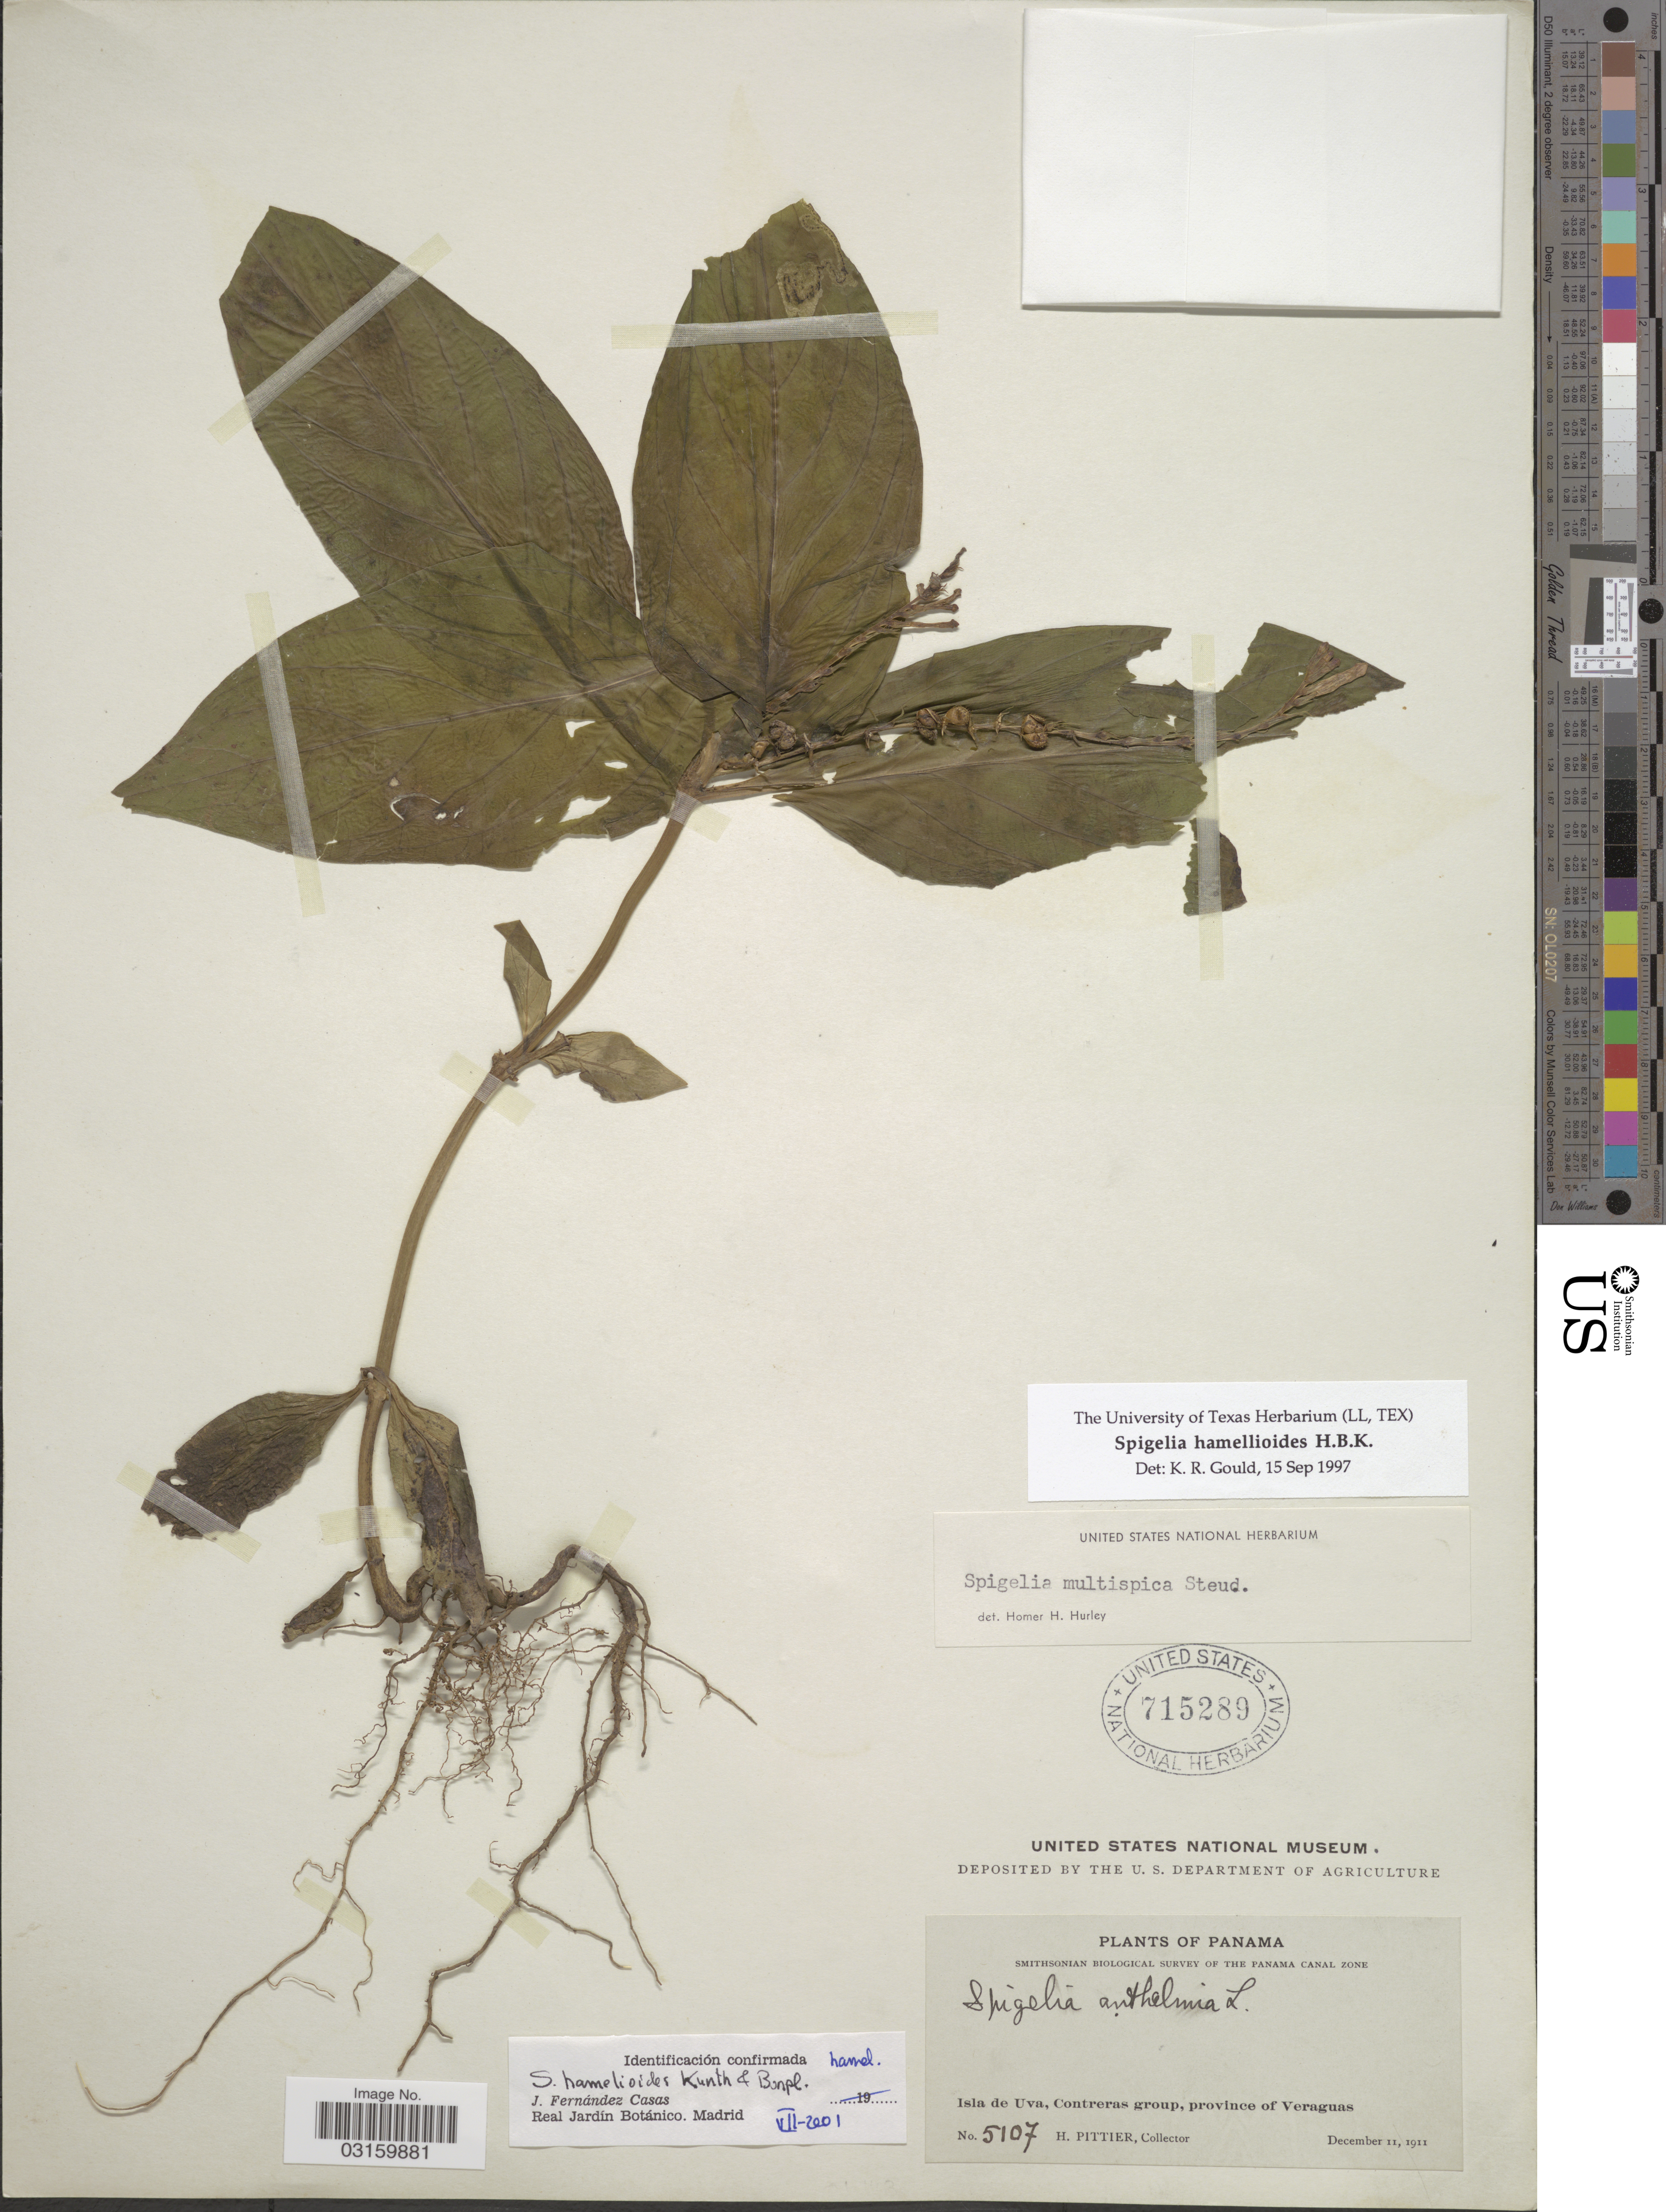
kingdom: Plantae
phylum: Tracheophyta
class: Magnoliopsida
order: Gentianales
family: Loganiaceae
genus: Spigelia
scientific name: Spigelia hamelioides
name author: Kunth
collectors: H. F. Pittier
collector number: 5107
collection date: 1911-12-11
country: Panama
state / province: Veraguas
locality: Isla de Uva, Contreras group, province of Veraguas.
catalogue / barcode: US 715289